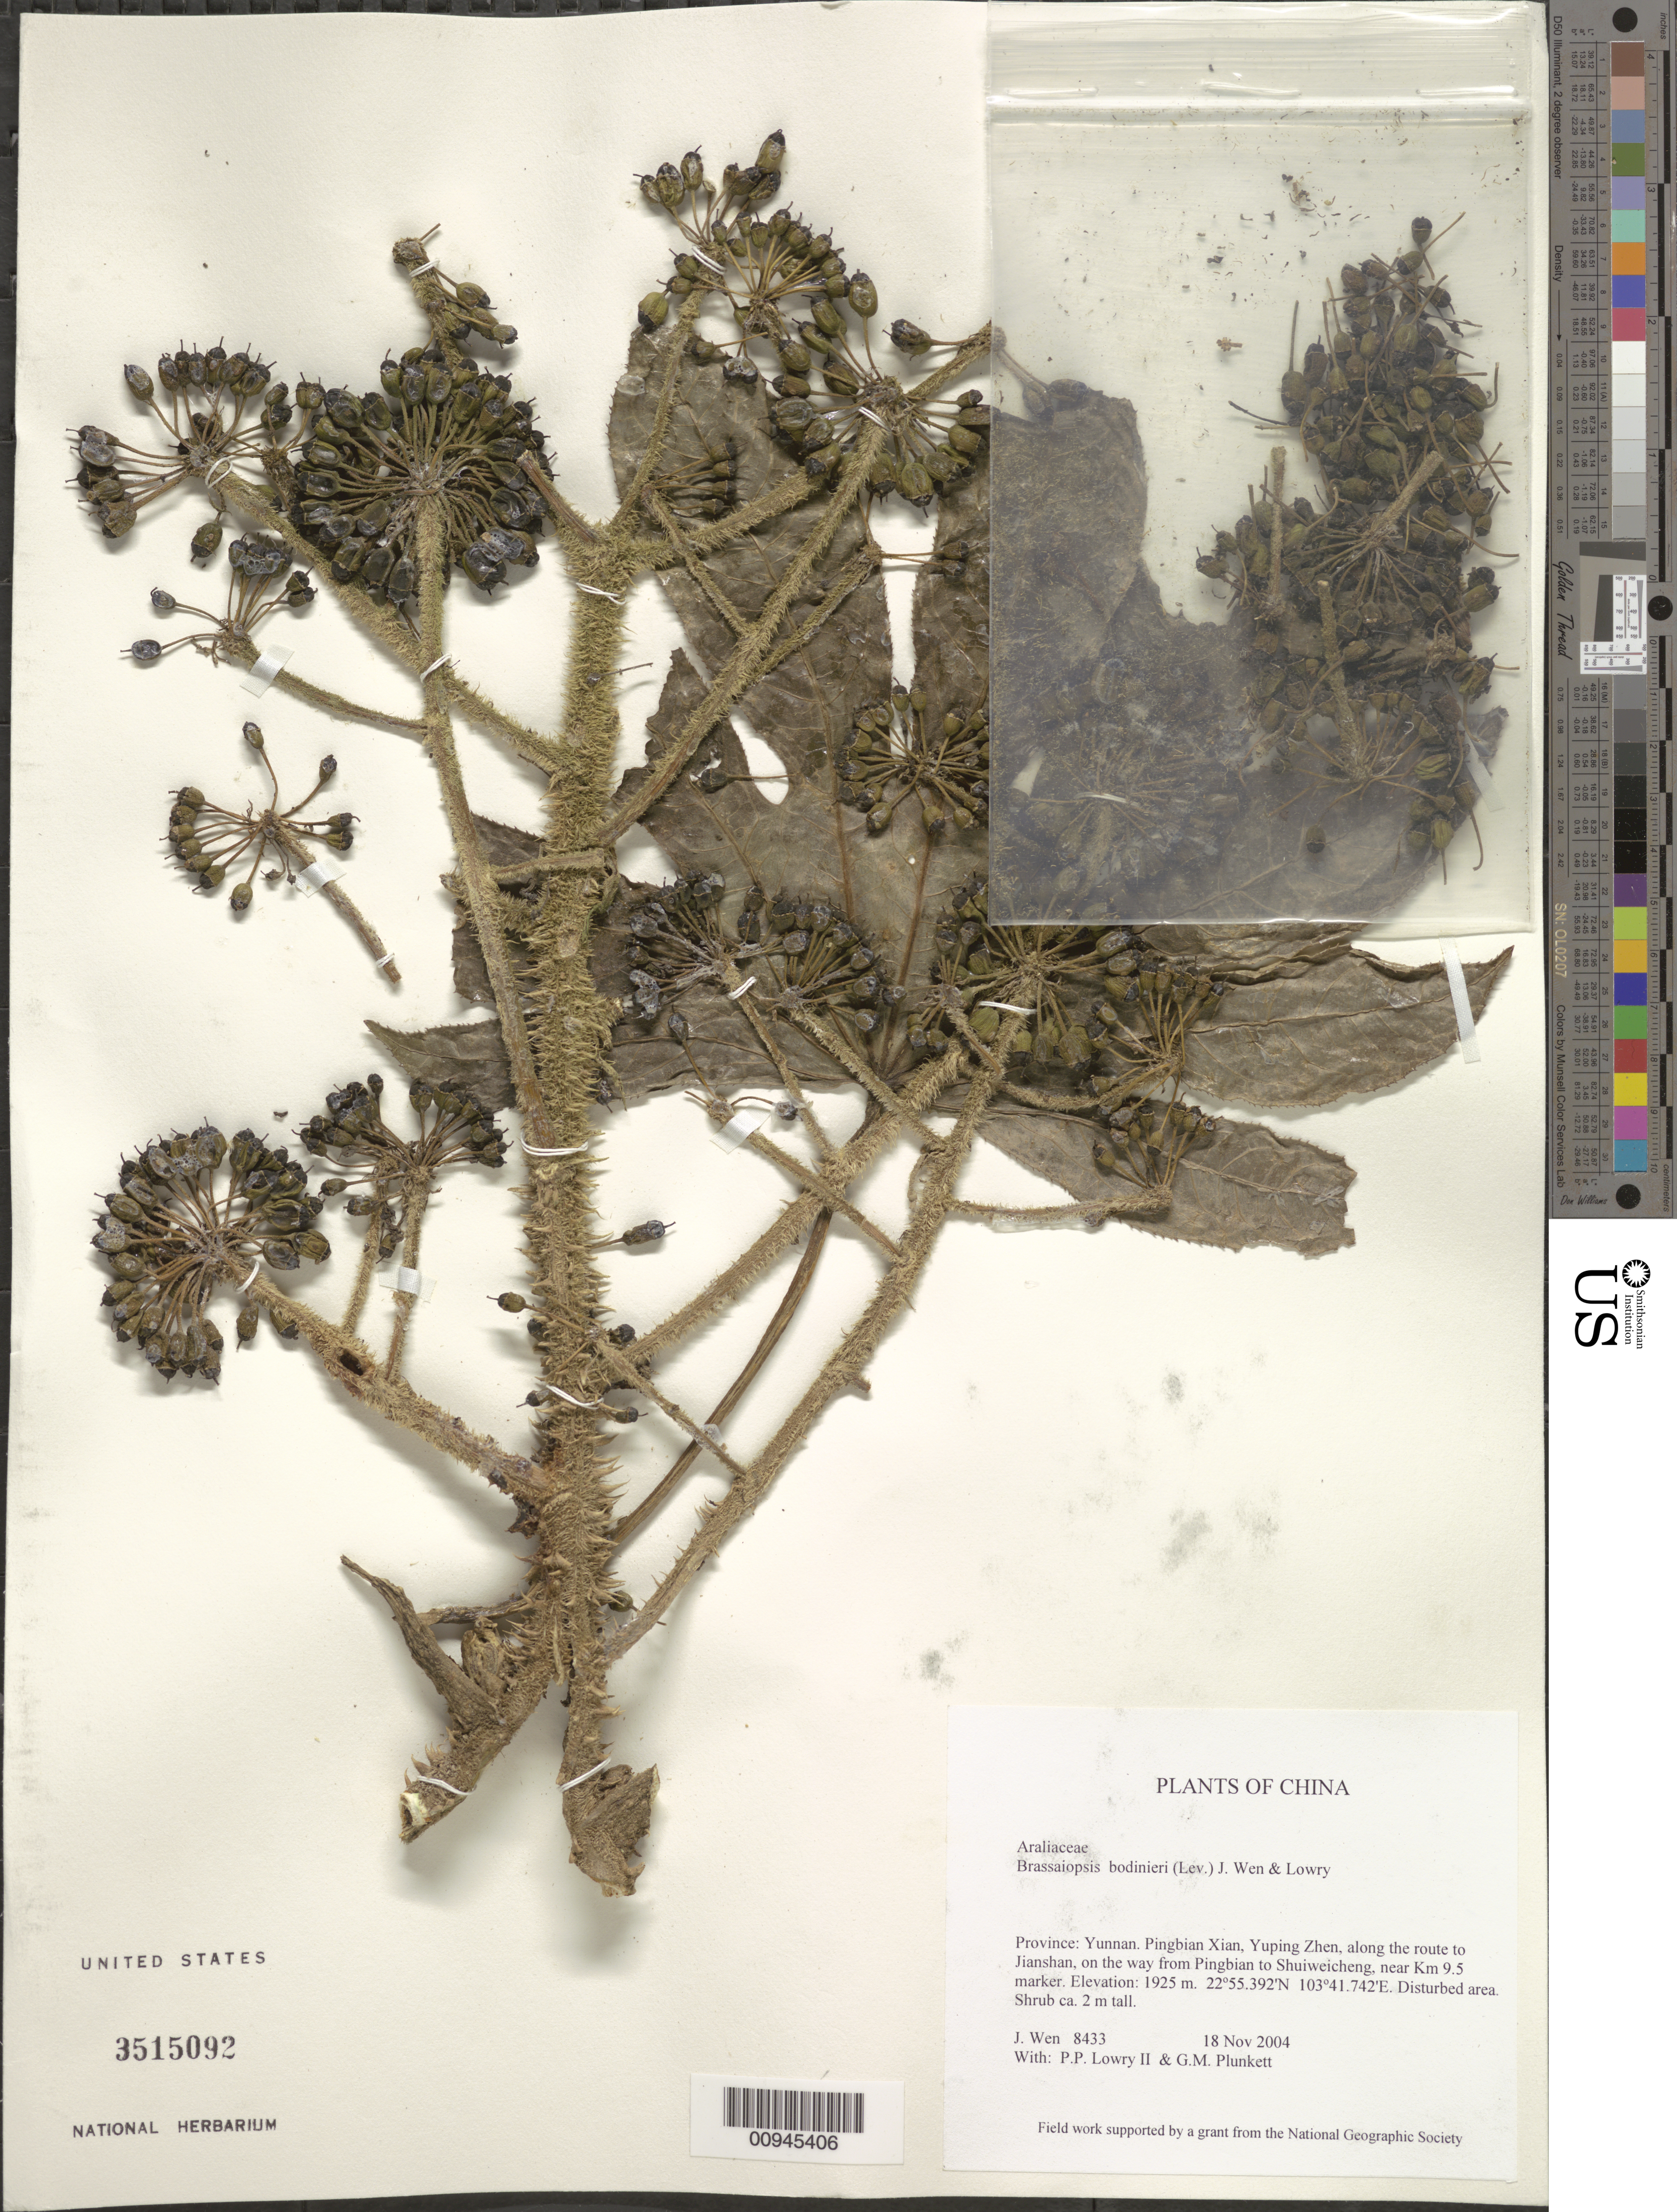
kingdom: Plantae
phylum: Tracheophyta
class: Magnoliopsida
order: Apiales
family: Araliaceae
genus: Brassaiopsis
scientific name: Brassaiopsis bodinieri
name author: (H. Lév.) J. Wen & Lowry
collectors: J. Wen, P. P. Lowry & G. M. Plunkett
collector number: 8433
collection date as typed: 18 Nov 2004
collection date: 2004-11-18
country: China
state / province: Yunnan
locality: Pingbian Xian, Yuping Zhen, along the route to Jianshan, on the way from Pingbian to Shuiweicheng, near Km 9.5 marker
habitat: Disturbed area.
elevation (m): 1925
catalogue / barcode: US 3515092